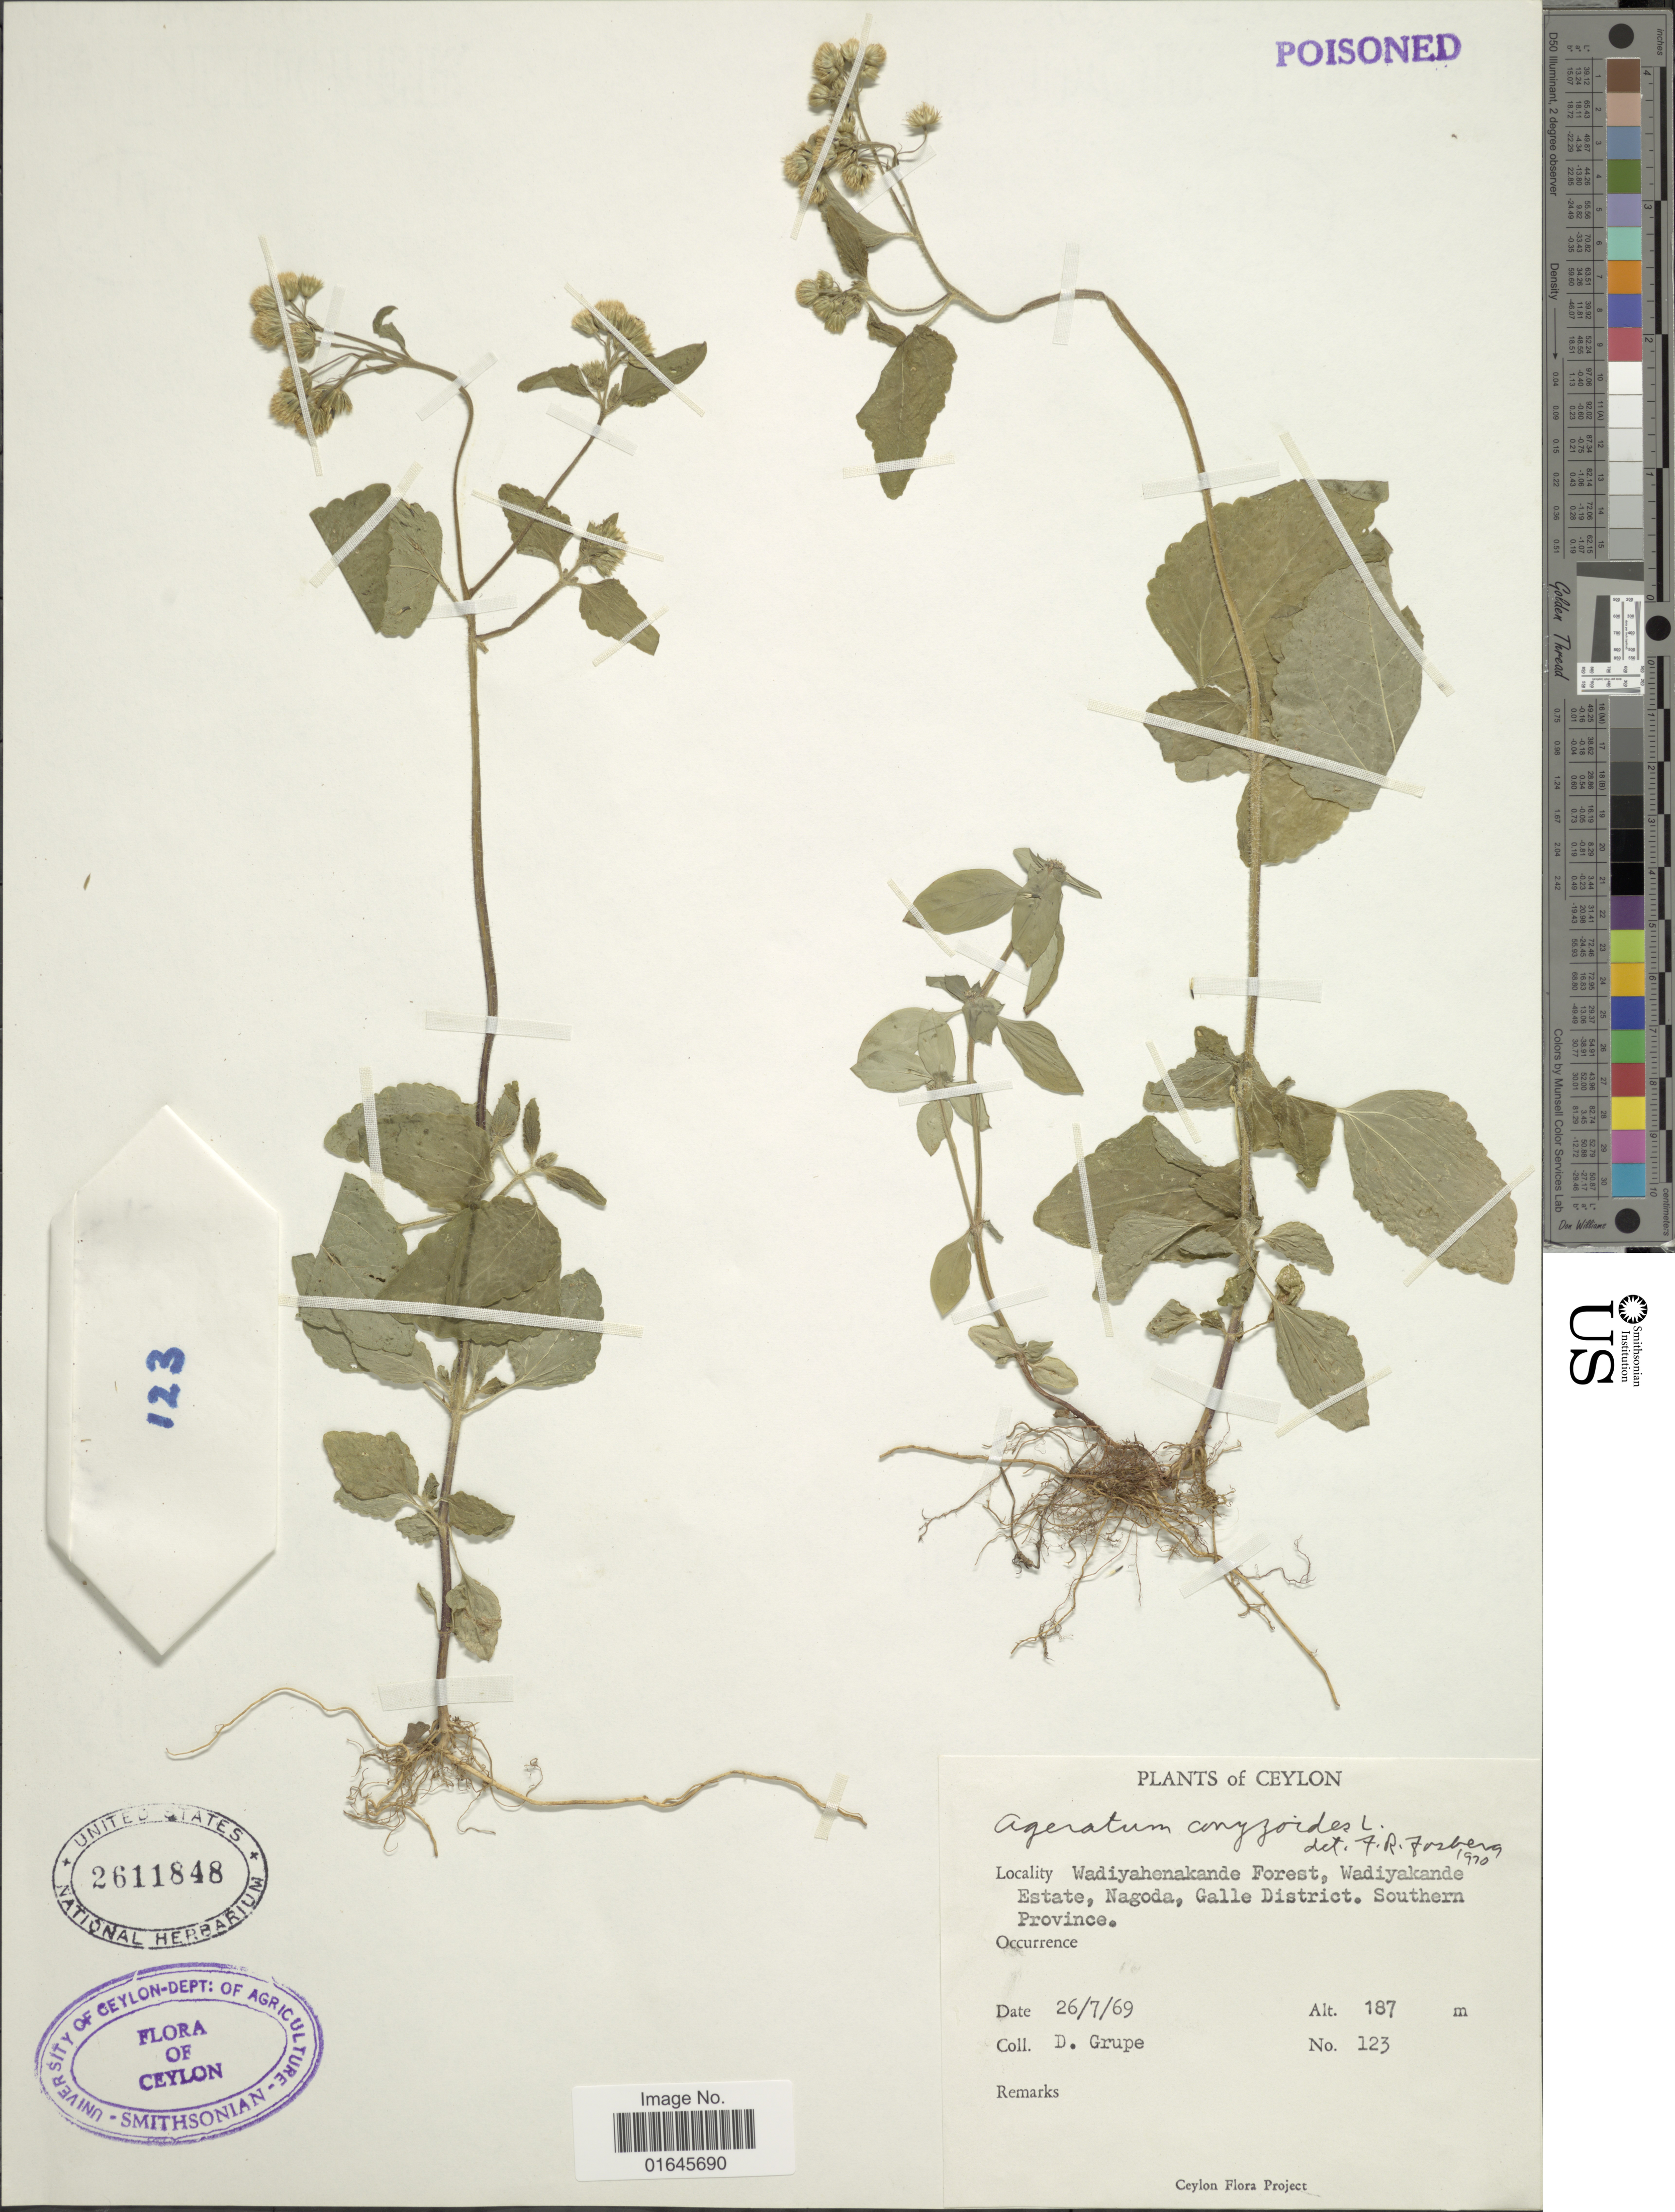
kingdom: Plantae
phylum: Tracheophyta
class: Magnoliopsida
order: Asterales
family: Asteraceae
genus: Ageratum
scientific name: Ageratum conyzoides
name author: L.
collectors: D. Grupe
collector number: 123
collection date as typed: Transcribed d/m/y: 26/7/69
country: Sri Lanka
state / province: Southern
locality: Wadiyahenakande Forest, Wadiyakande Estate, Nagoda, Galle District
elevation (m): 187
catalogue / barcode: US 2611848